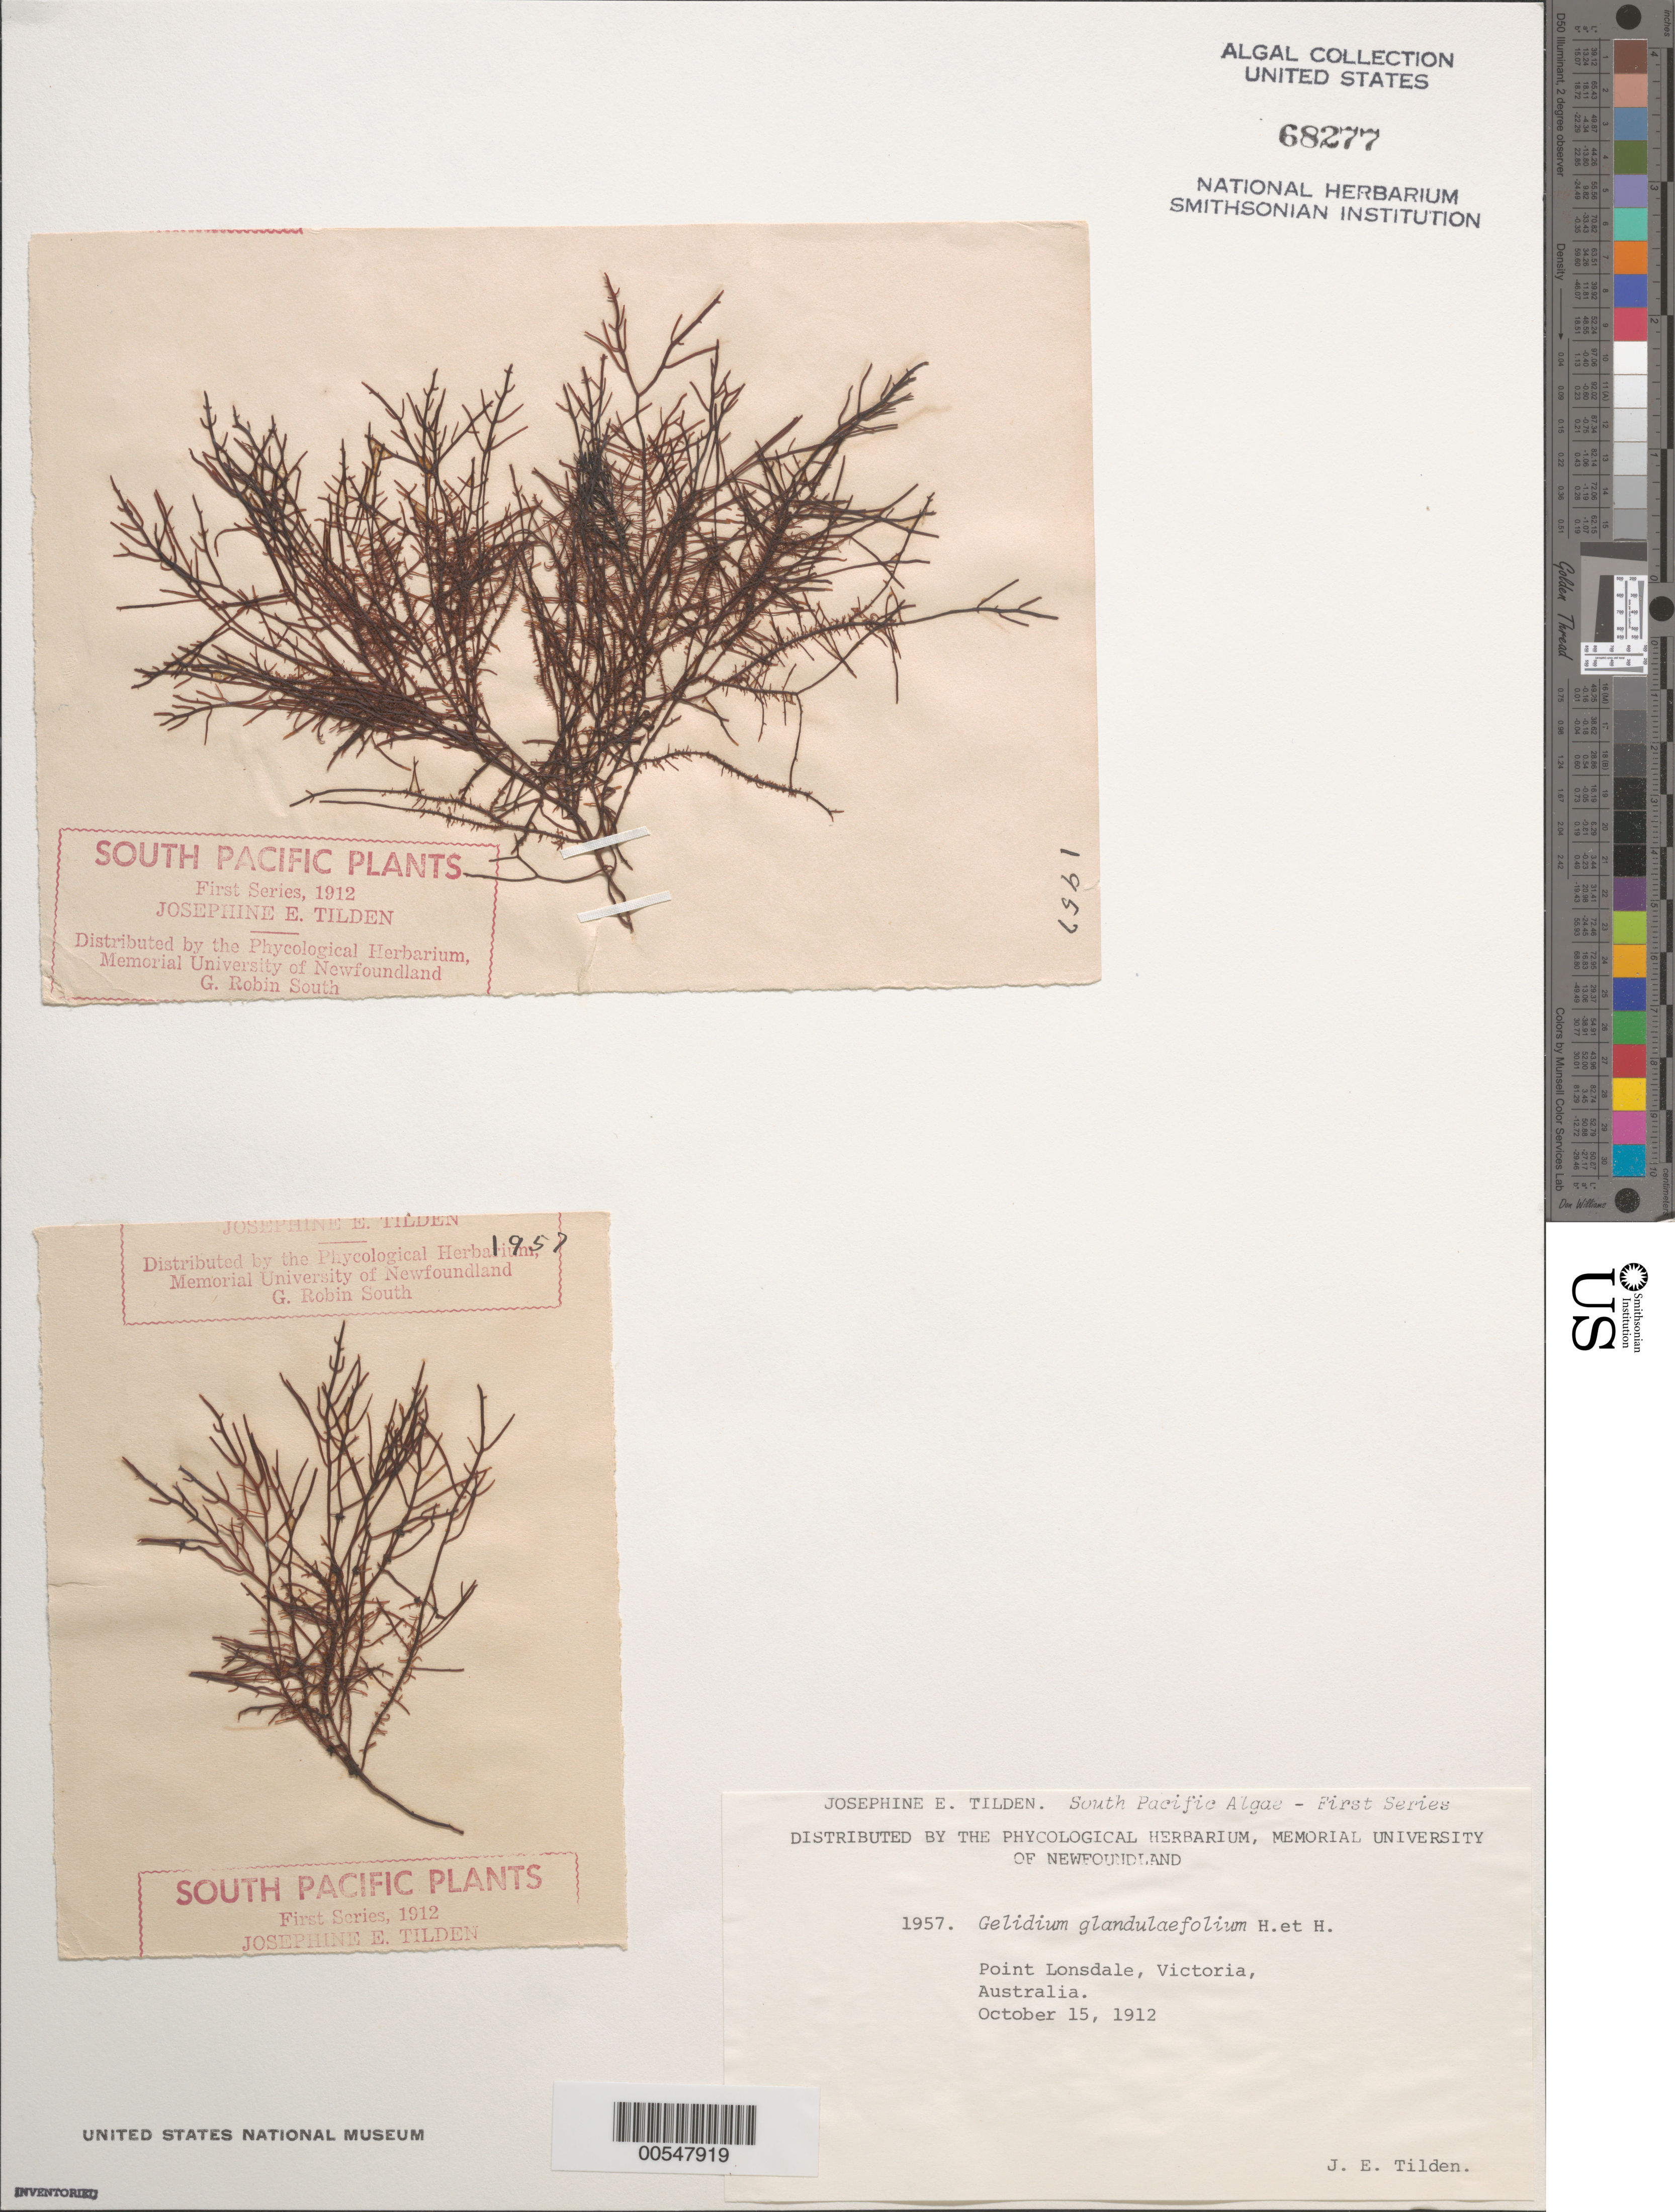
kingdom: Plantae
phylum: Rhodophyta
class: Florideophyceae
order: Gelidiales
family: Gelidiaceae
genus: Gelidium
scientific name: Gelidium asperum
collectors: J. E. Tilden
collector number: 1957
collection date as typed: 15 Oct 1912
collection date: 1912-10-15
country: Australia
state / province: Victoria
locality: Point lonsdale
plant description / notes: Tilden, South Pacific Plants, First Series, 1912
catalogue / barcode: US 68277